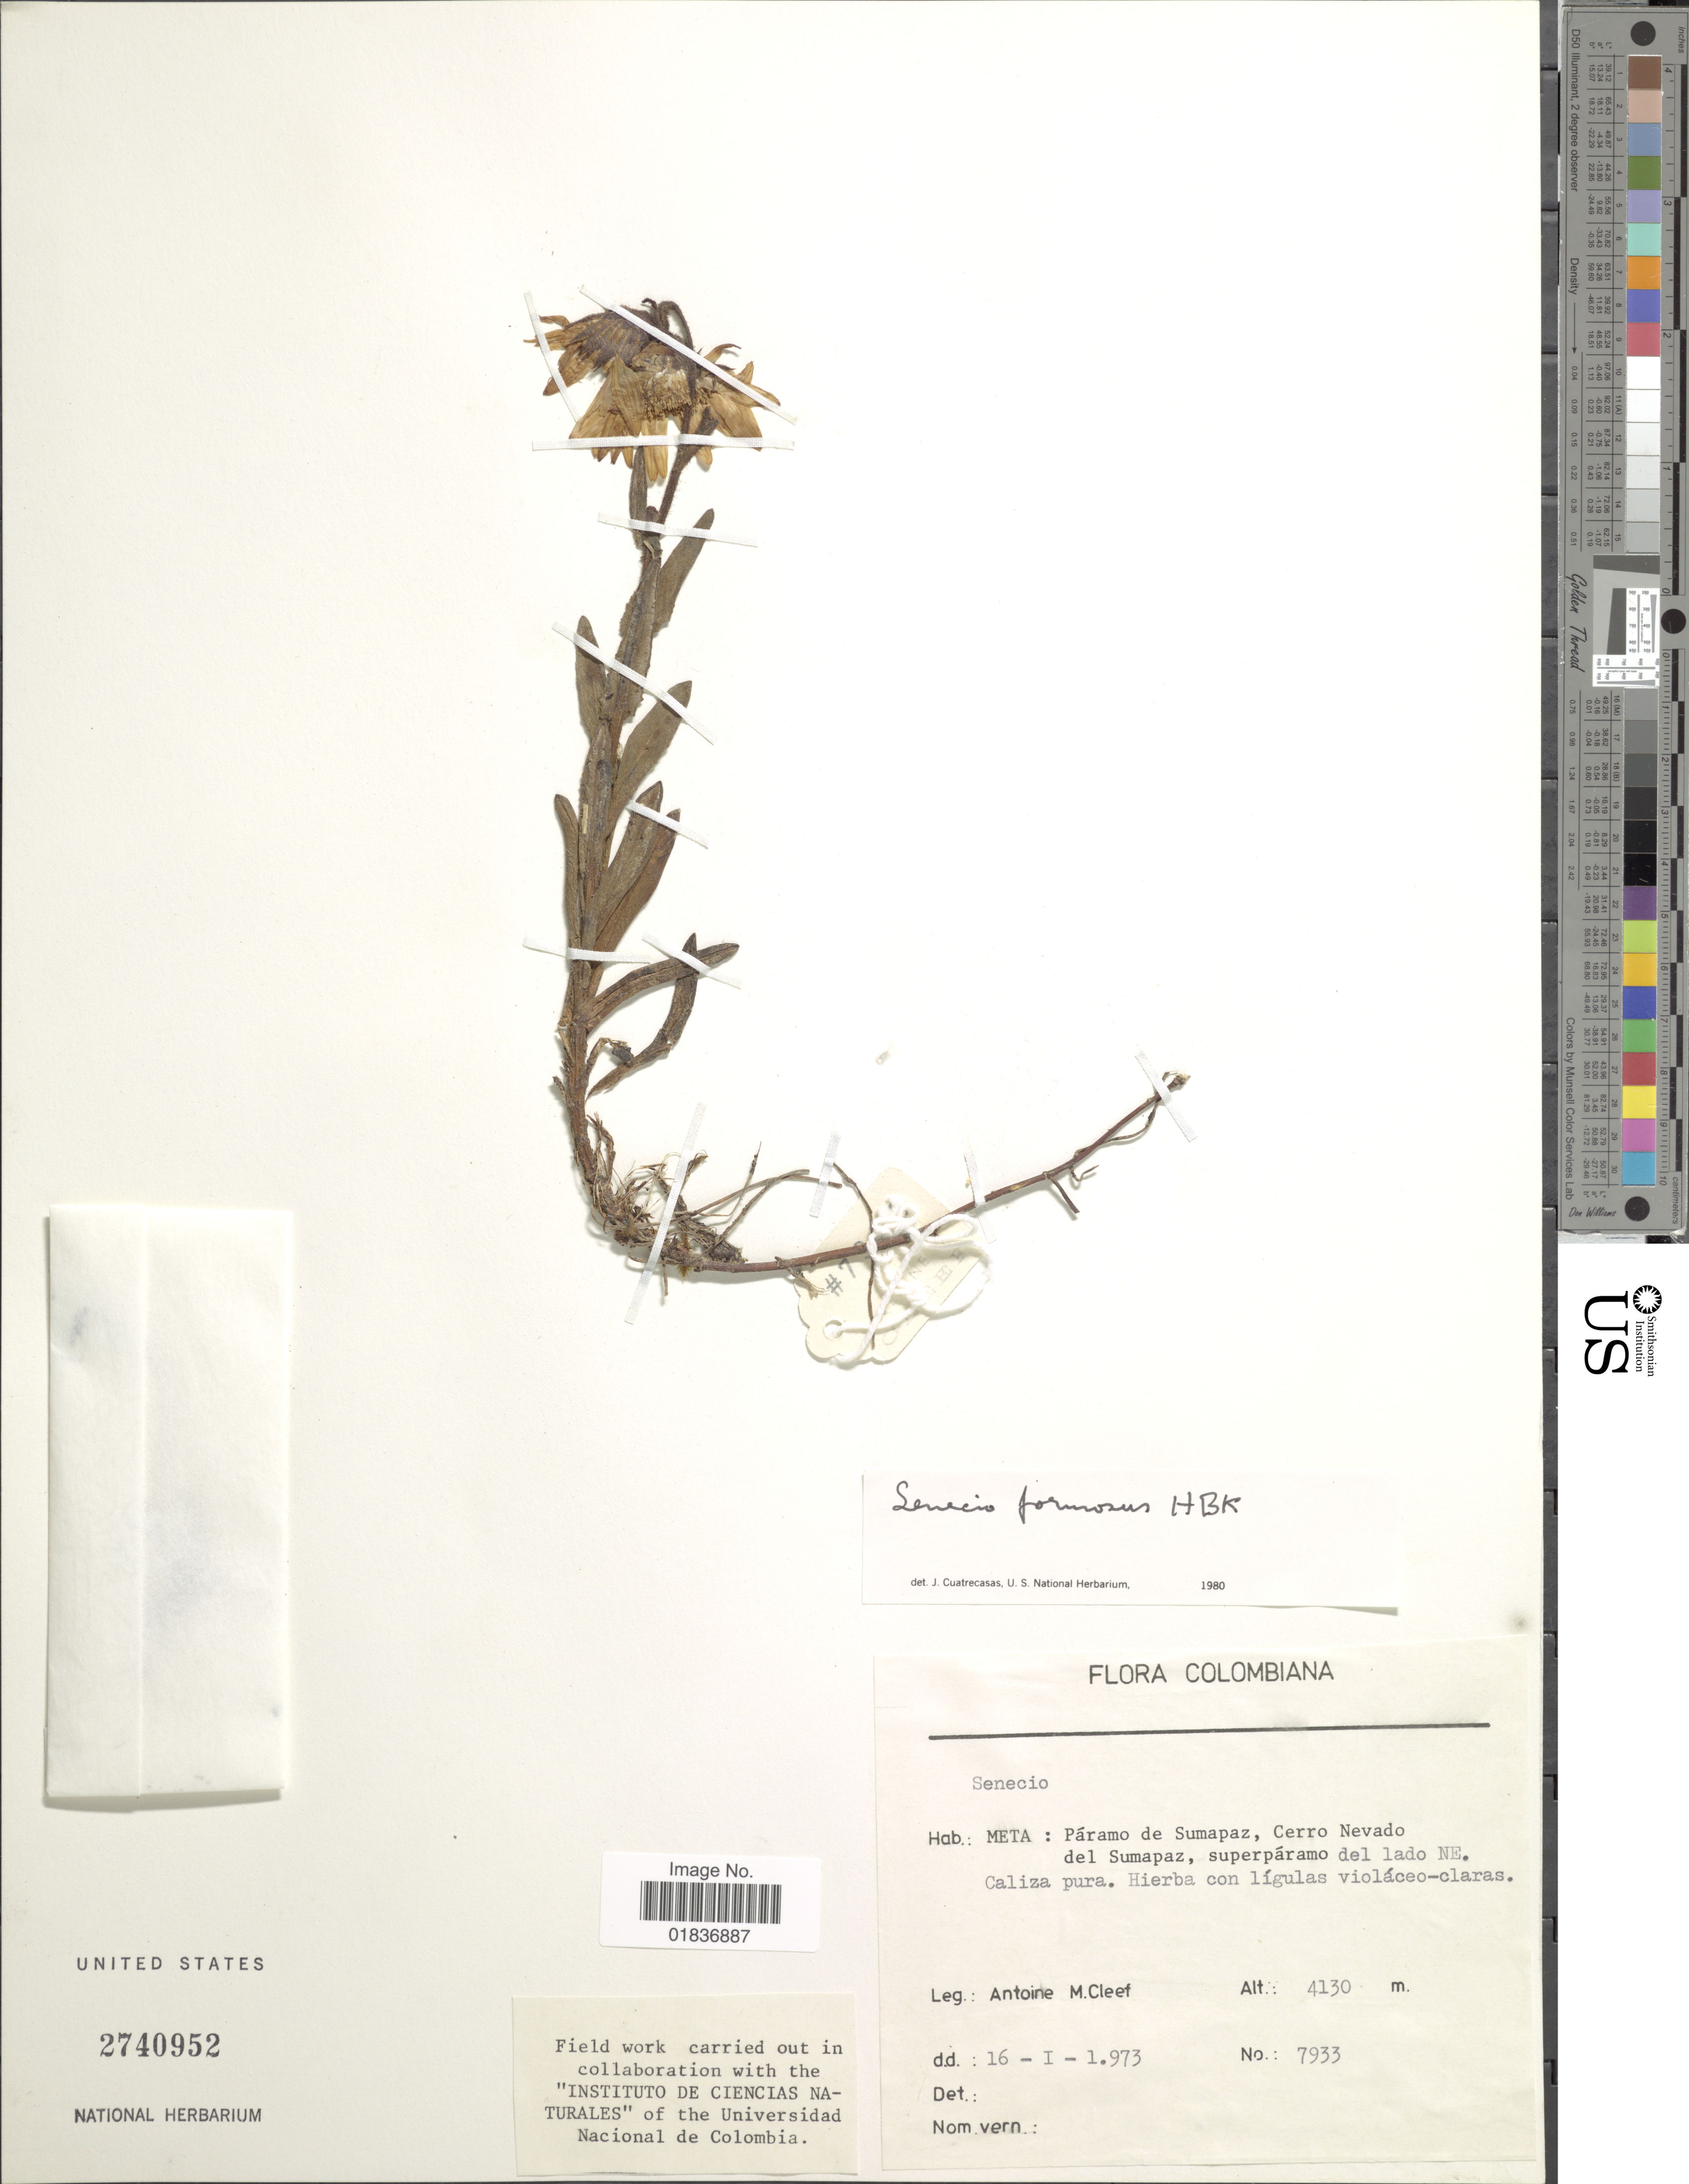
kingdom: Plantae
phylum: Tracheophyta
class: Magnoliopsida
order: Asterales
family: Asteraceae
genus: Senecio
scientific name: Senecio wedglacialis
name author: Cuatrec.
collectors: A. M. Cleef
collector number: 7933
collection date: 1973-01-16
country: Colombia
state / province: Meta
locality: Meta: Paramo de Sumapaz, Cerro Nevado del Sumapaz, superparamo del lado NE.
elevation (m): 4130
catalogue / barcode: US 2740952